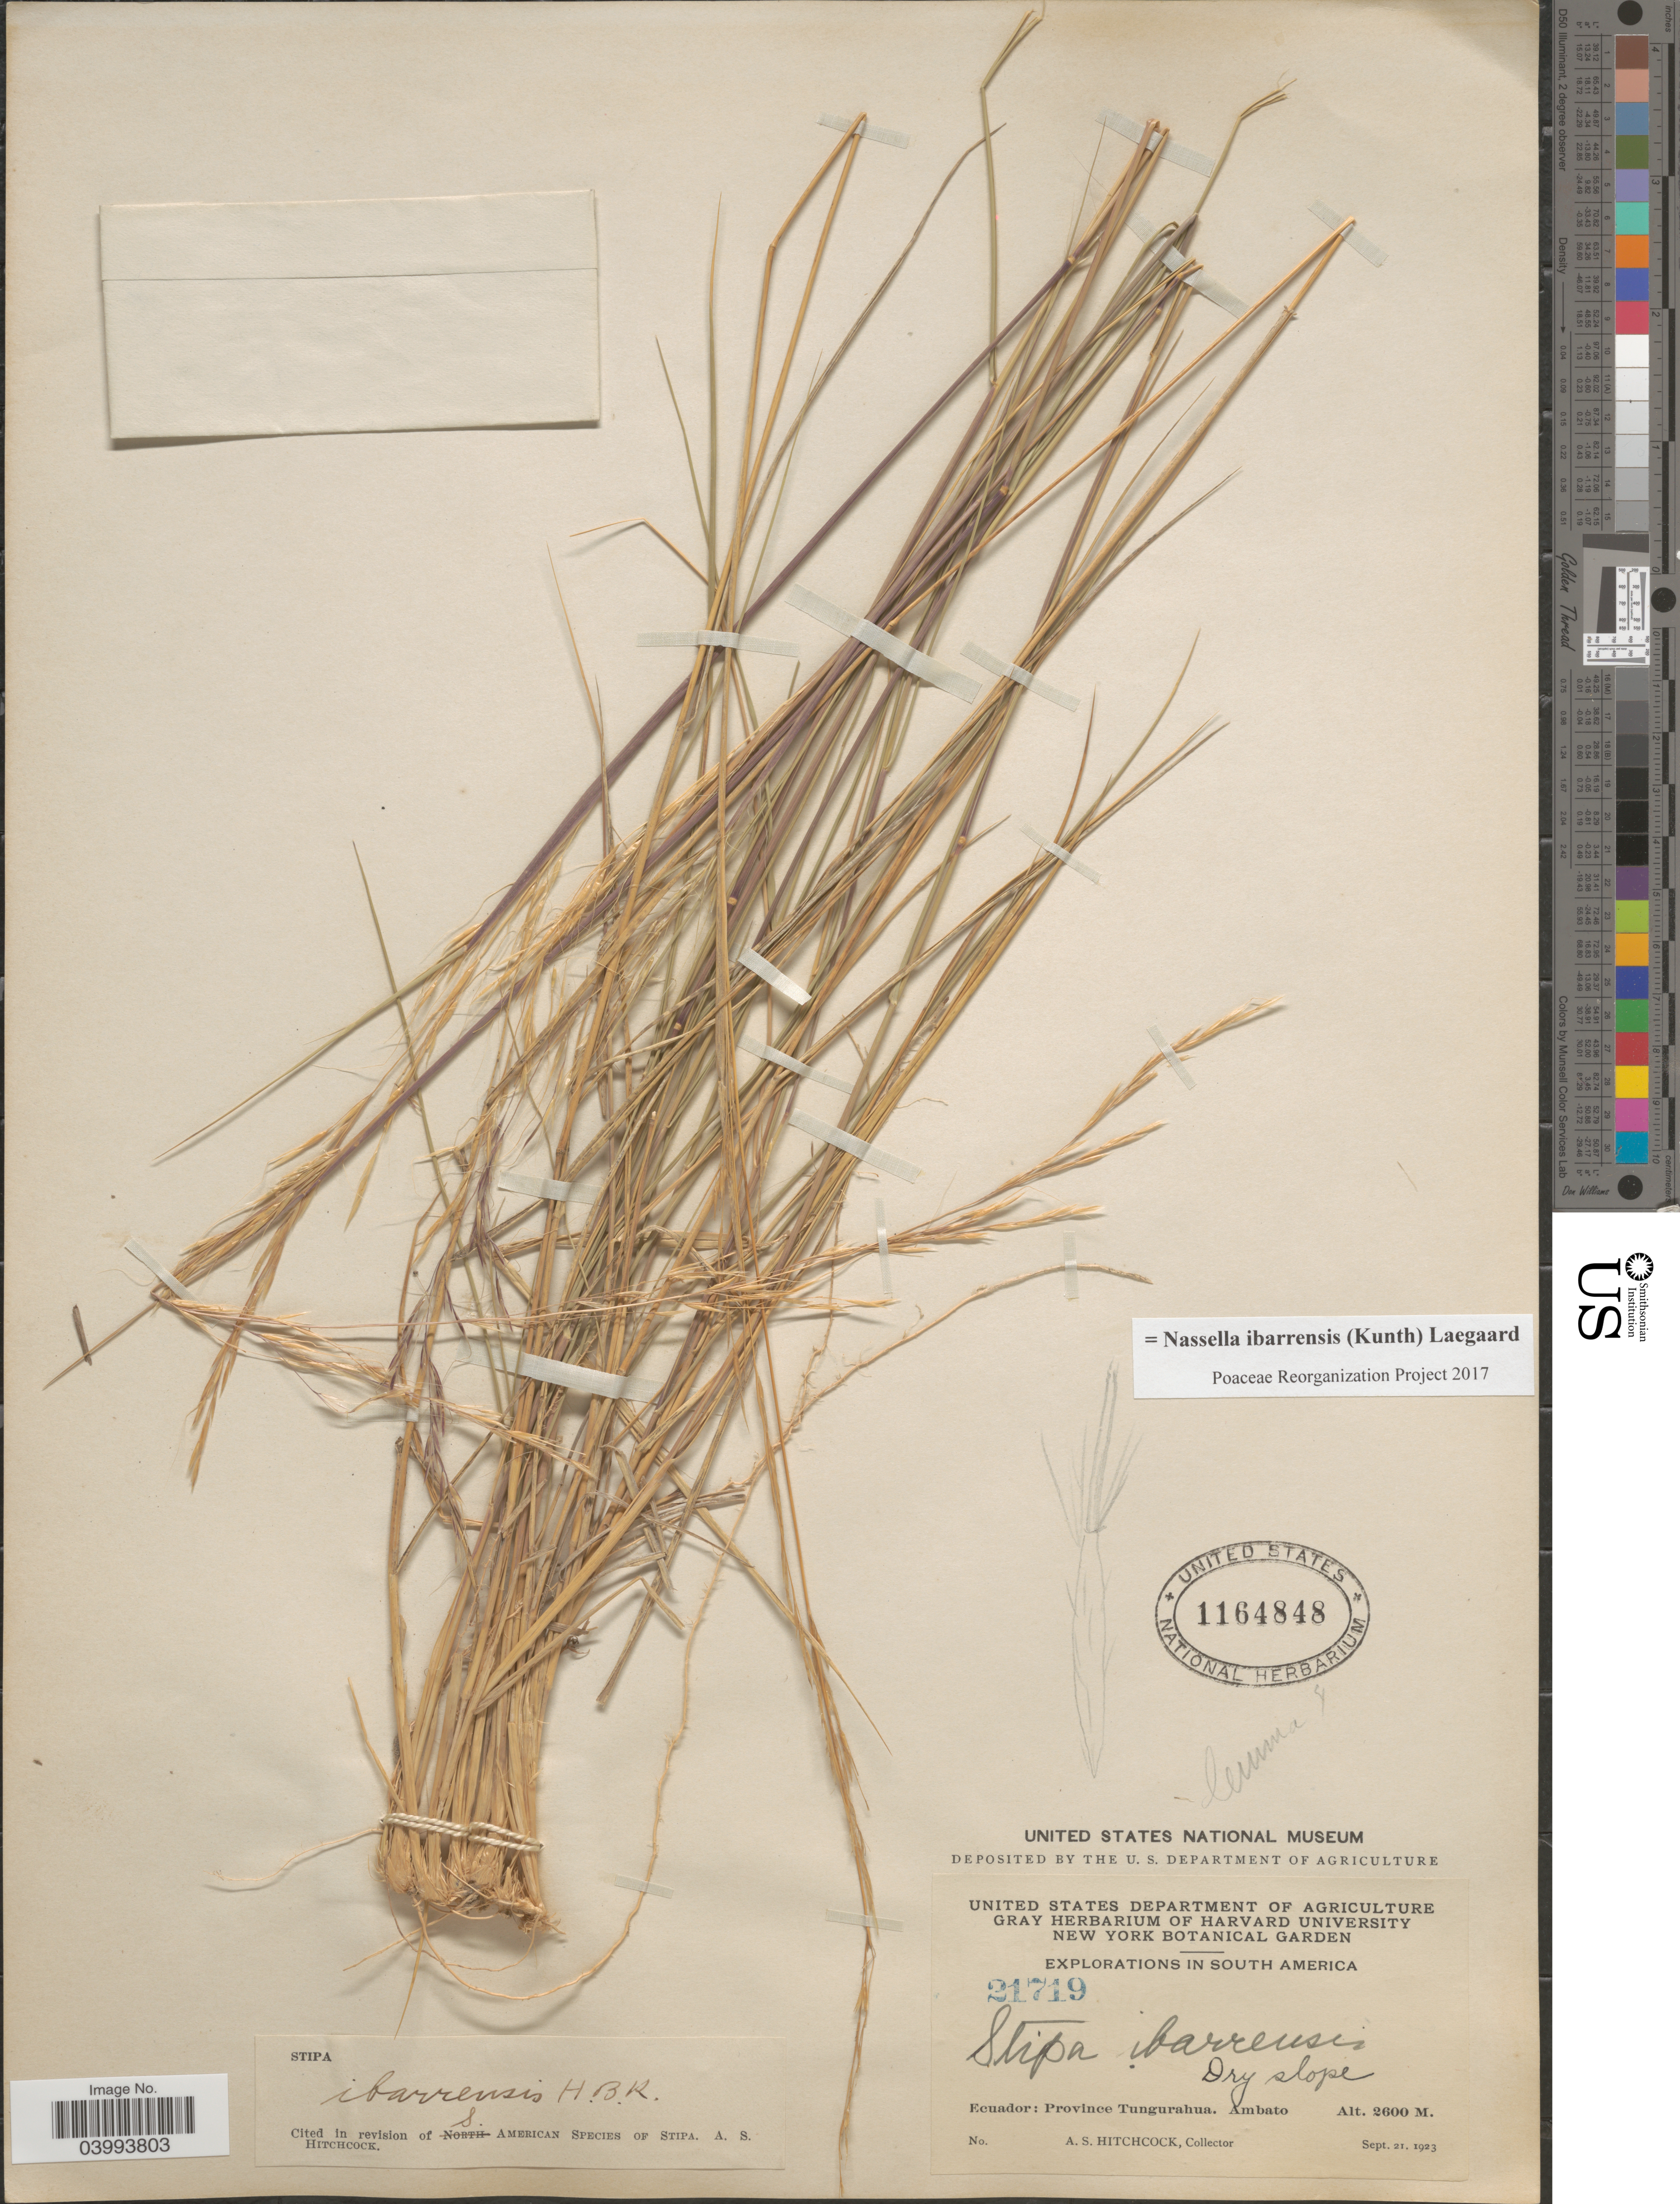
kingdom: Plantae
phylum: Tracheophyta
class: Liliopsida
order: Poales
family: Poaceae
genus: Nassella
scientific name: Nassella ibarrensis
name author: (Kunth) Lægaard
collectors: A. S. Hitchcock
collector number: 21719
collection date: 1923-09-21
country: Ecuador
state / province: Tungurahua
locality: Ambato.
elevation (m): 2600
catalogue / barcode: US 1164848